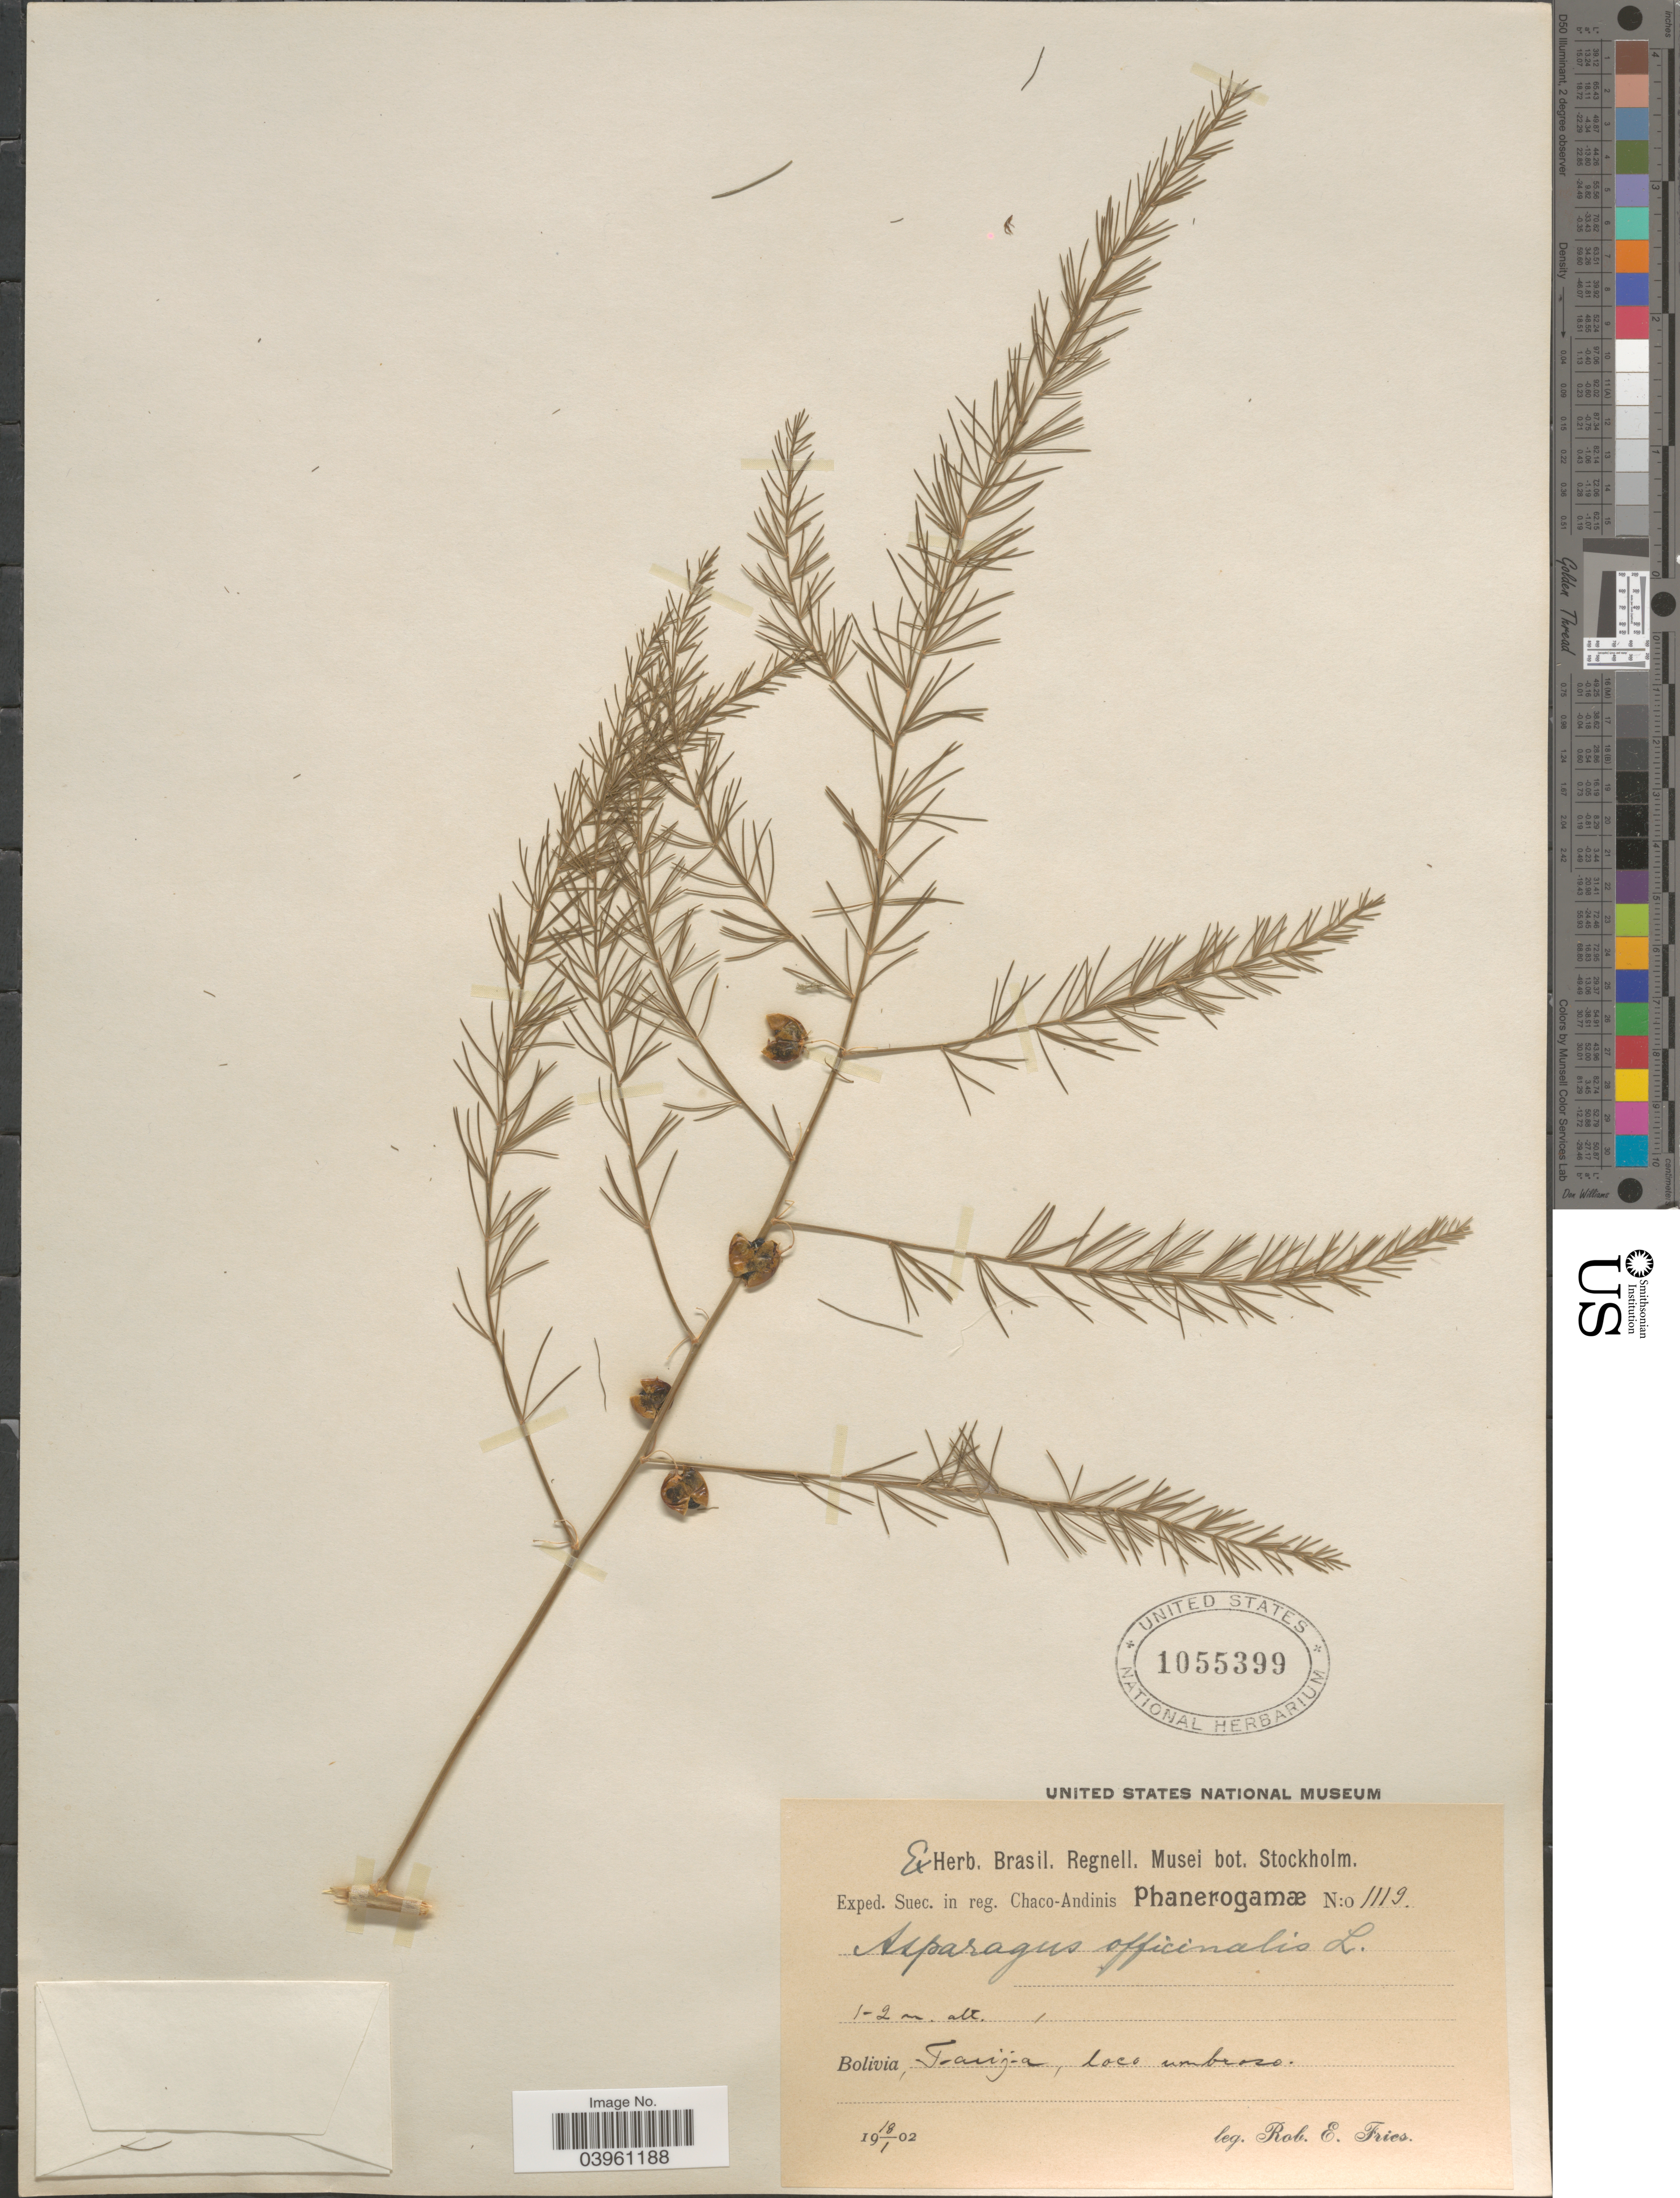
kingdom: Plantae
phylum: Tracheophyta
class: Liliopsida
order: Asparagales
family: Asparagaceae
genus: Asparagus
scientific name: Asparagus officinalis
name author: L.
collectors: R. E. Fries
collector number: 1119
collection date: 1902-01-18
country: Bolivia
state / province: Tarija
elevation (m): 1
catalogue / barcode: US 1055399